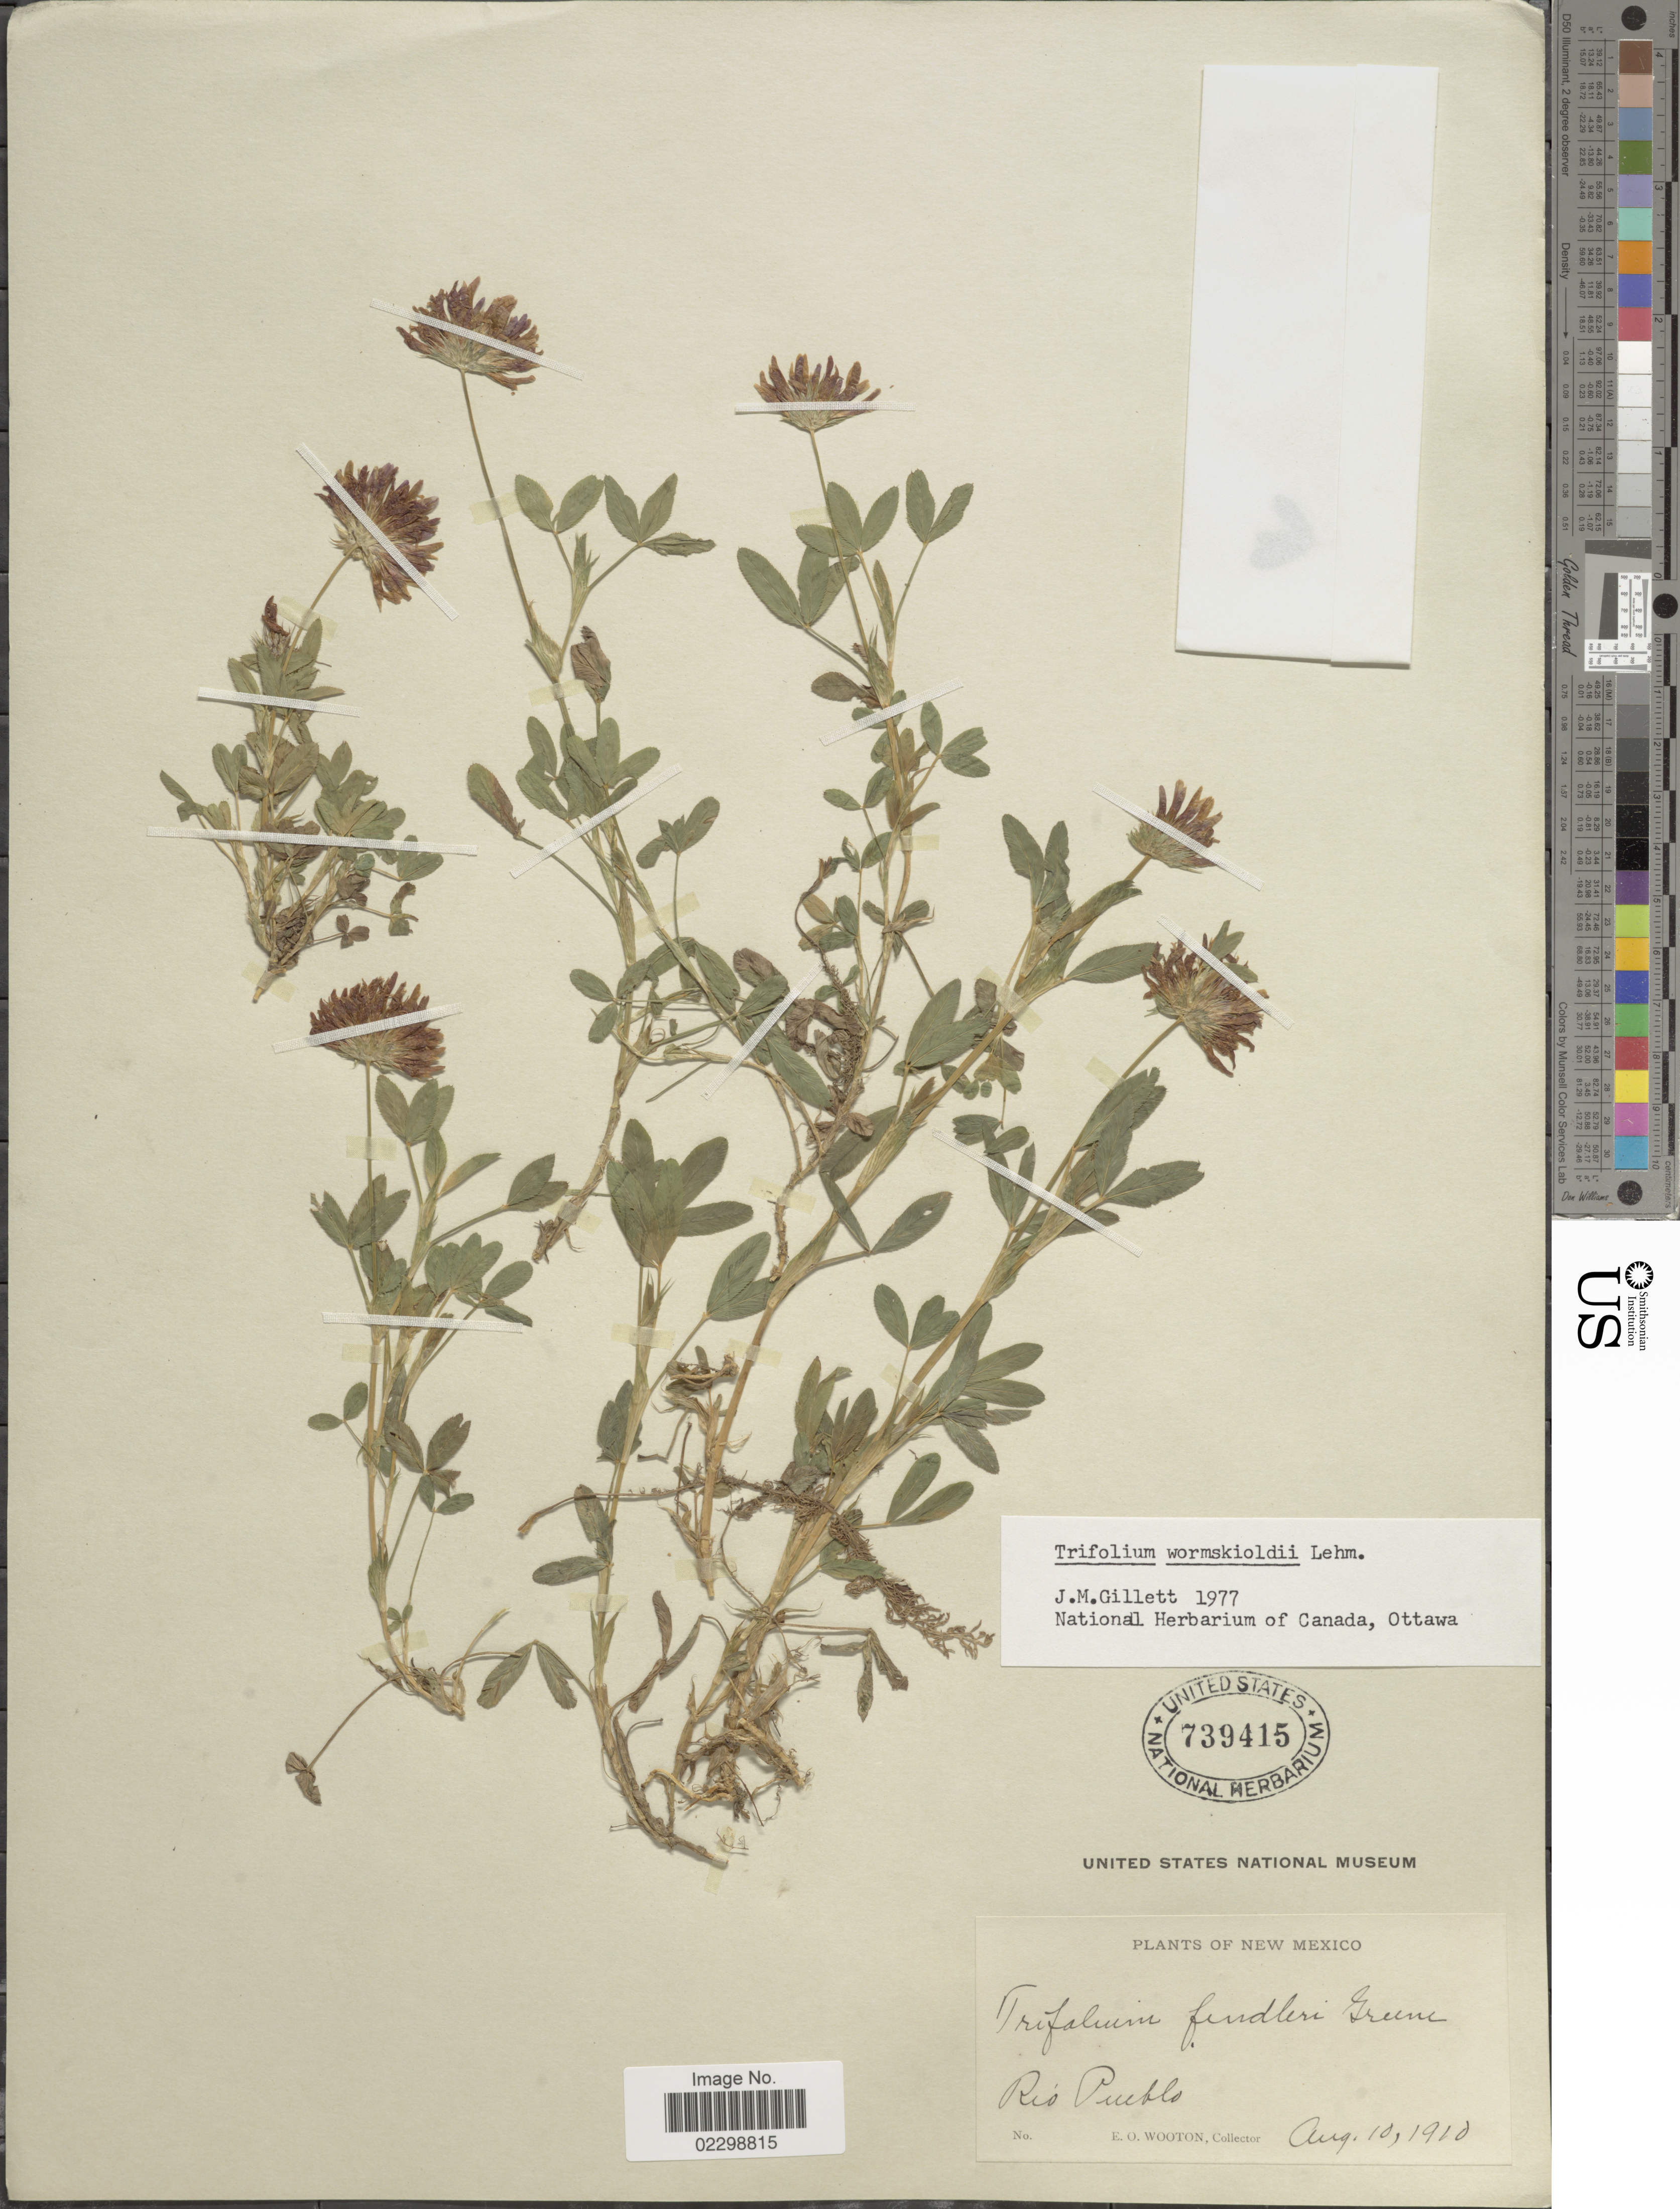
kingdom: Plantae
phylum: Tracheophyta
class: Magnoliopsida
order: Fabales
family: Fabaceae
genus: Trifolium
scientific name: Trifolium wormskioldii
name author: Lehm.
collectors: E. O. Wooton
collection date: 1910-08-10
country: United States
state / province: New Mexico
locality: Rio Pueblo.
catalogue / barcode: US 739415